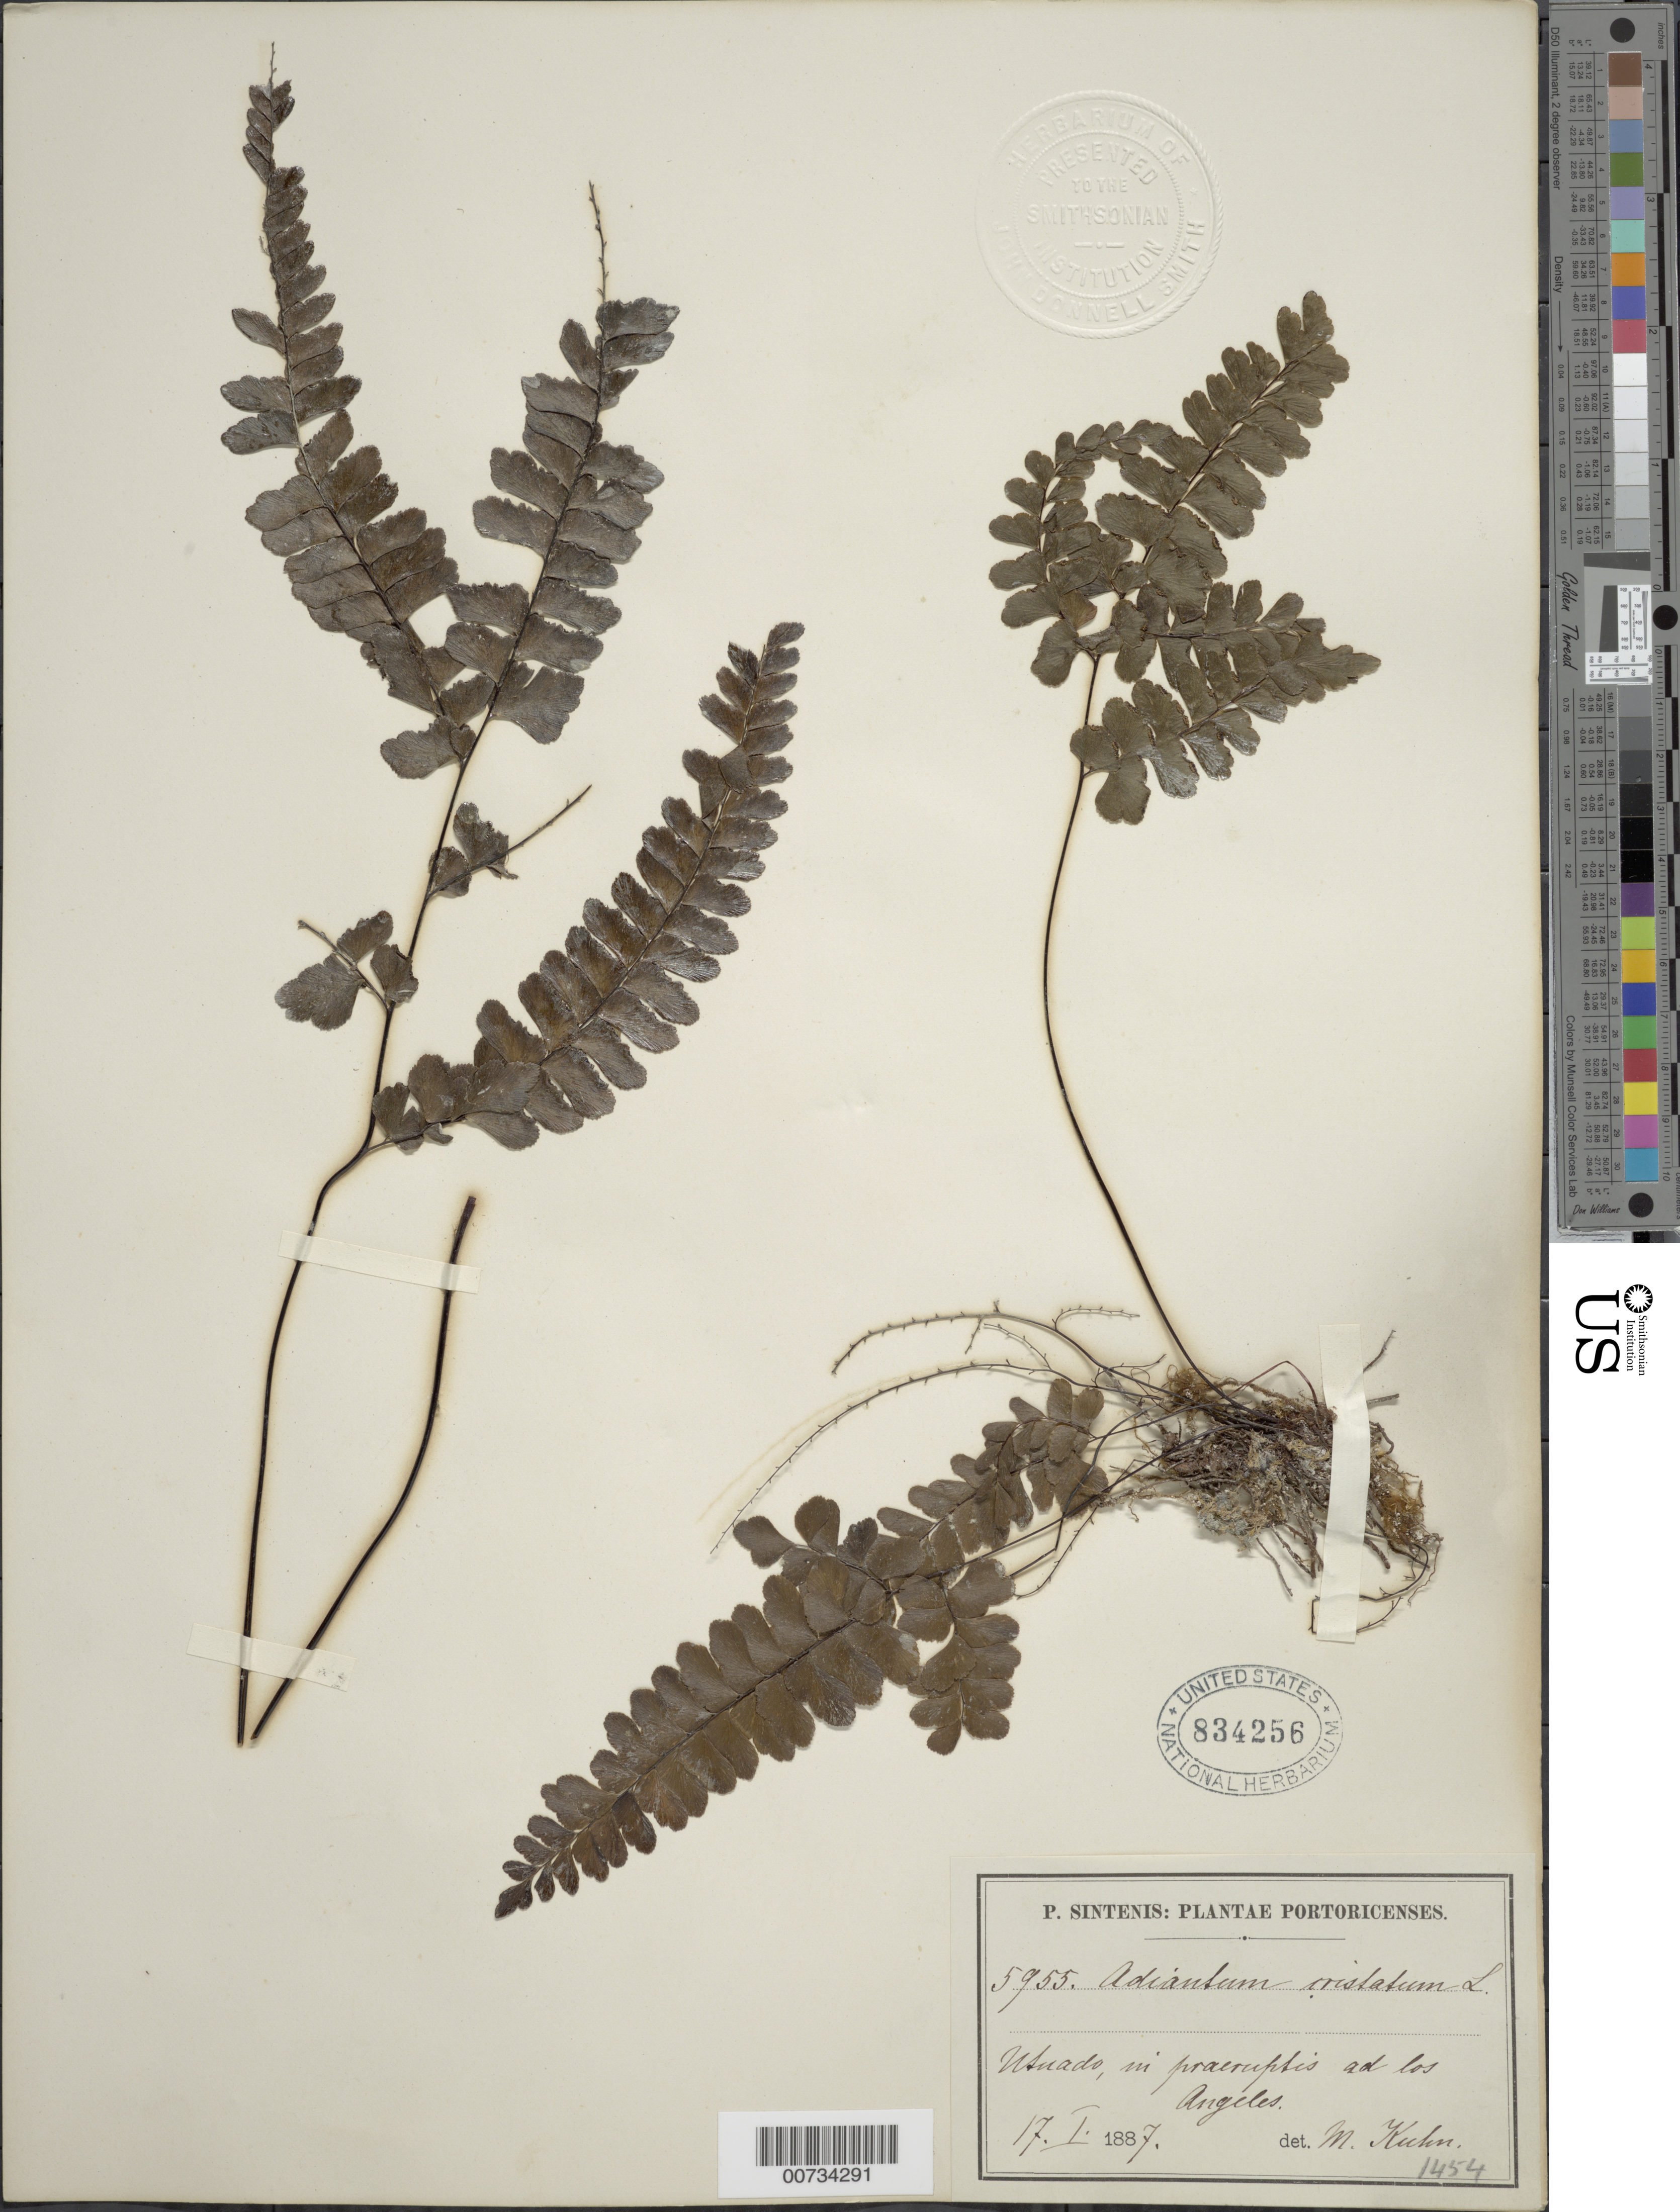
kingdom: Plantae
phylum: Tracheophyta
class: Polypodiopsida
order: Polypodiales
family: Pteridaceae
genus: Adiantum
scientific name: Adiantum melanoleucum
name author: Willd.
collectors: P. Sintenis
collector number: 5955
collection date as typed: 17 Jan 1887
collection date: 1887-01-17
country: Puerto Rico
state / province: Utuado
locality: Utuado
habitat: In praeruptis ad los Angeles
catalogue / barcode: US 834256